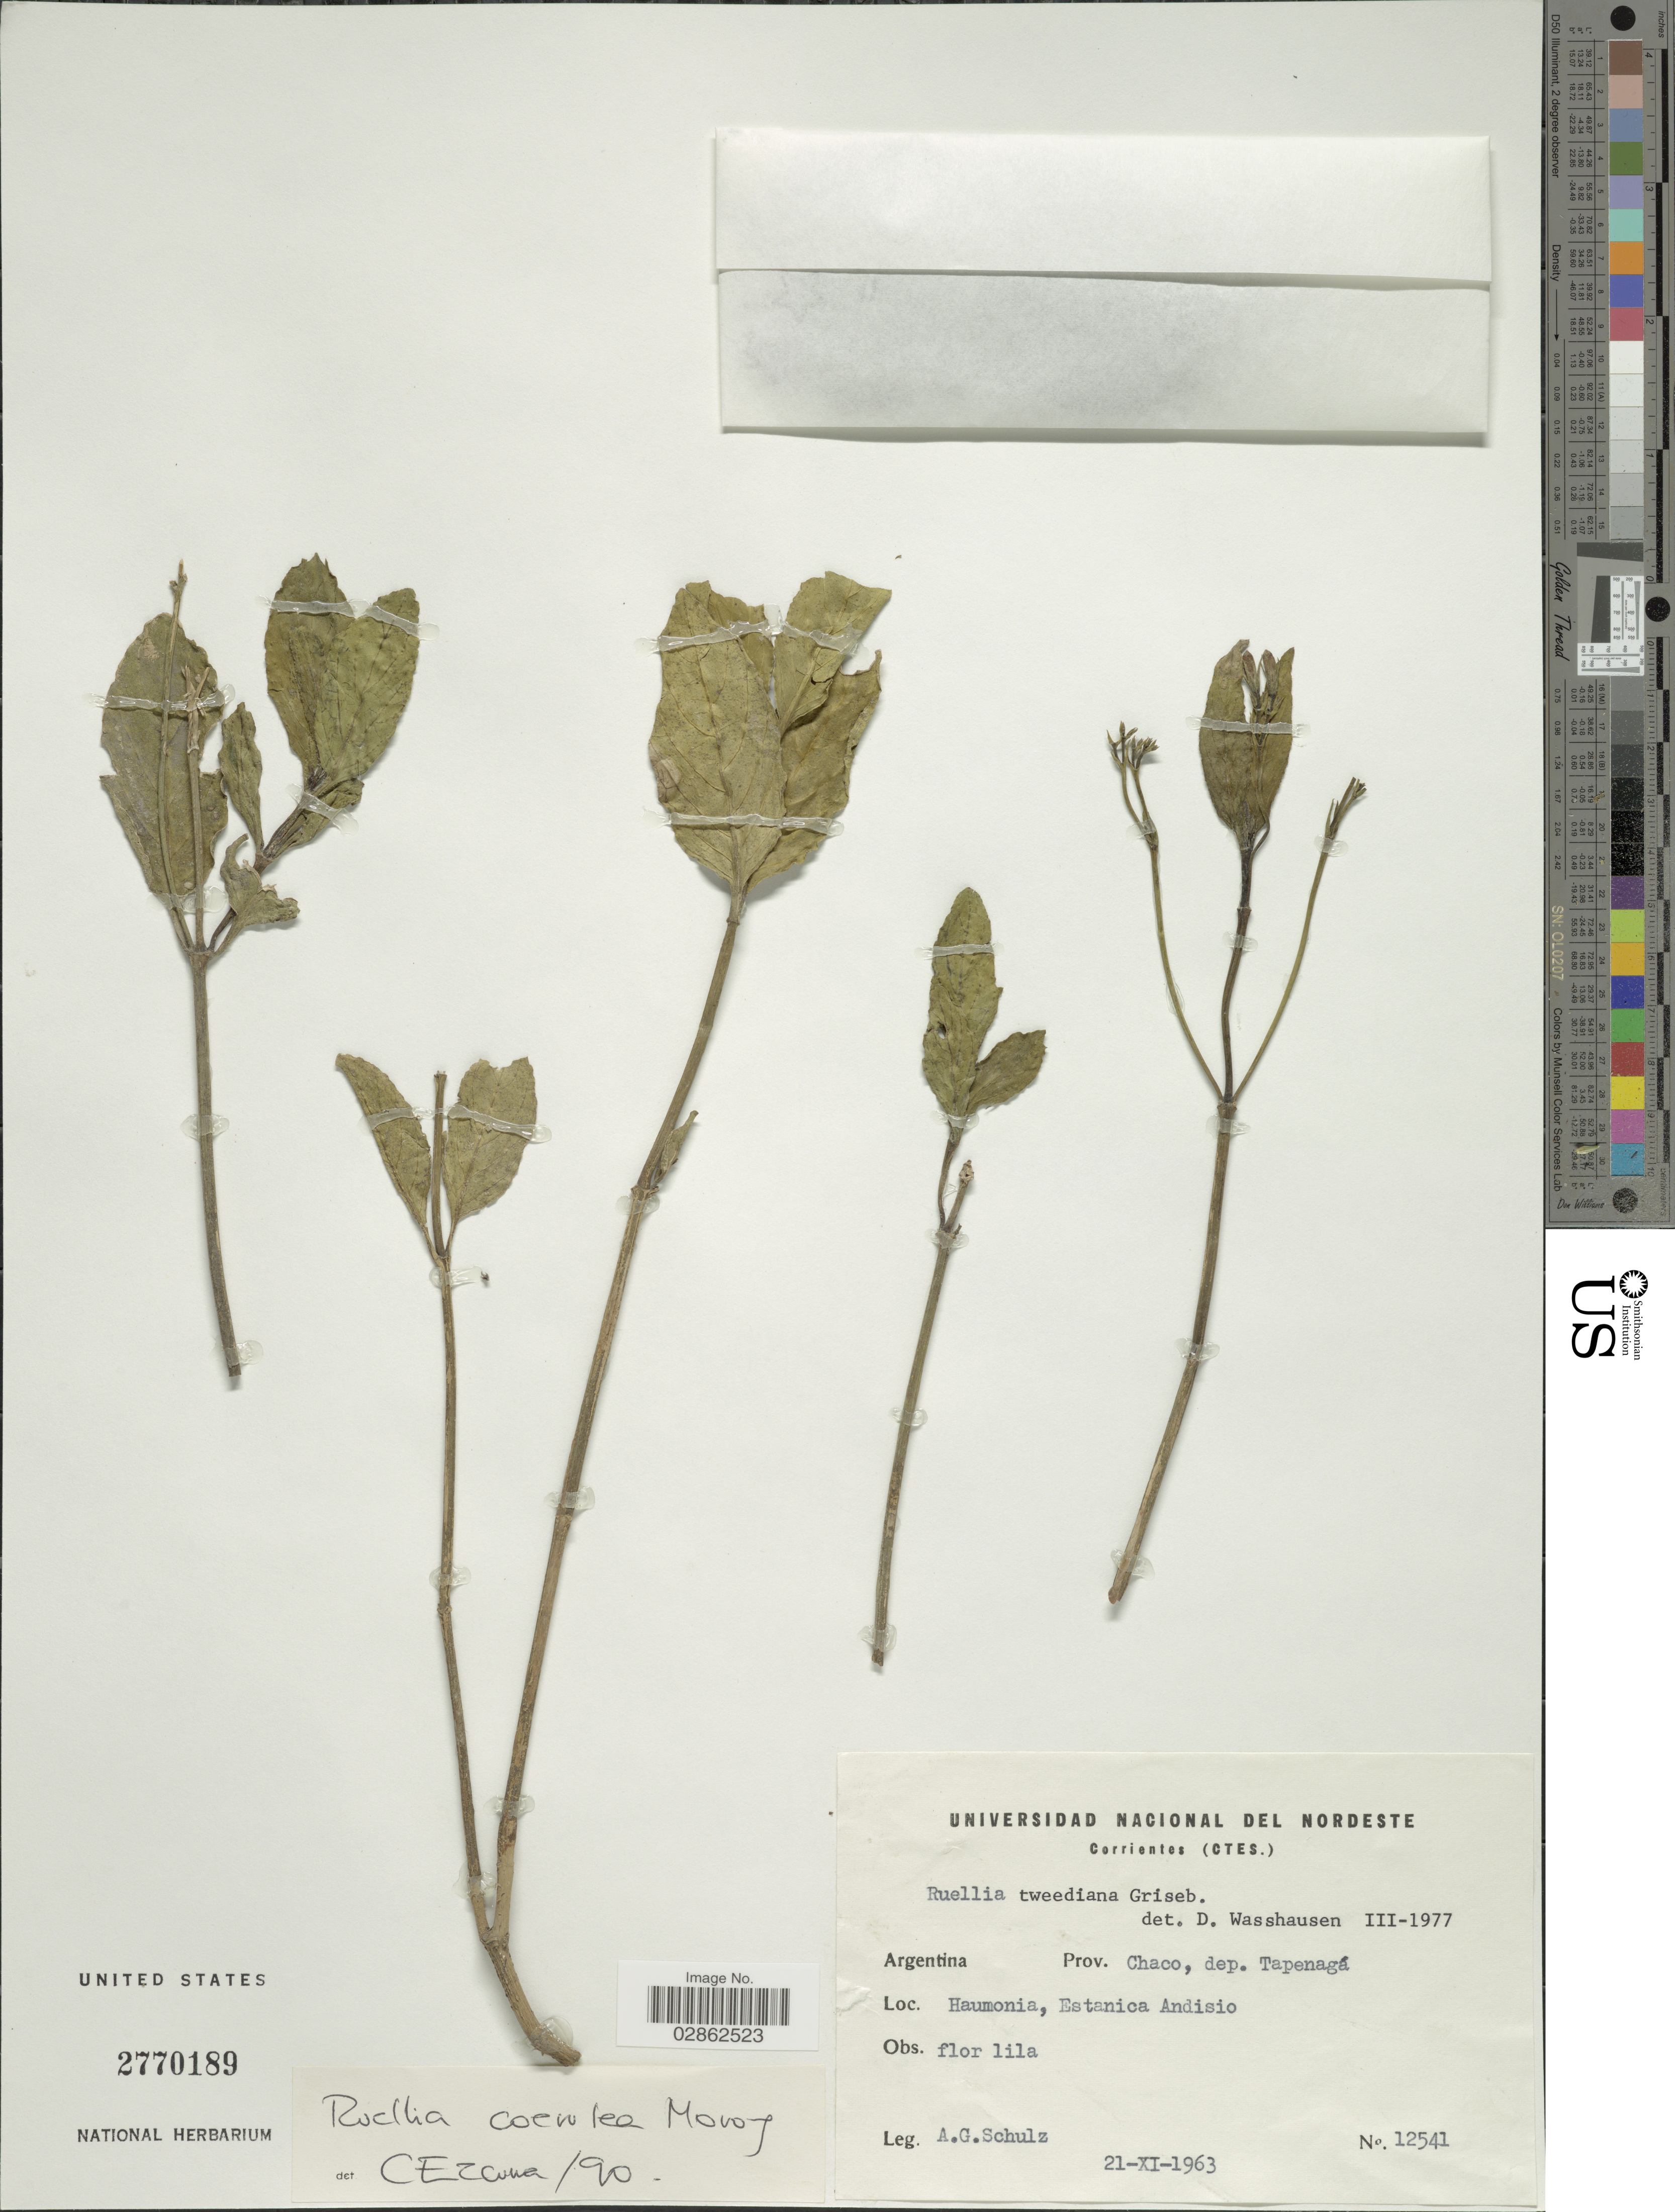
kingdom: Plantae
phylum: Tracheophyta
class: Magnoliopsida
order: Lamiales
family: Acanthaceae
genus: Ruellia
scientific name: Ruellia coerulea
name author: Morong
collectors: A. G. Schulz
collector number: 12541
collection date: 1963-11-21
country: Argentina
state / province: Chaco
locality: Dep. Tapenagá. Haumonia, Estancia Andisio.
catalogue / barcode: US 2770189